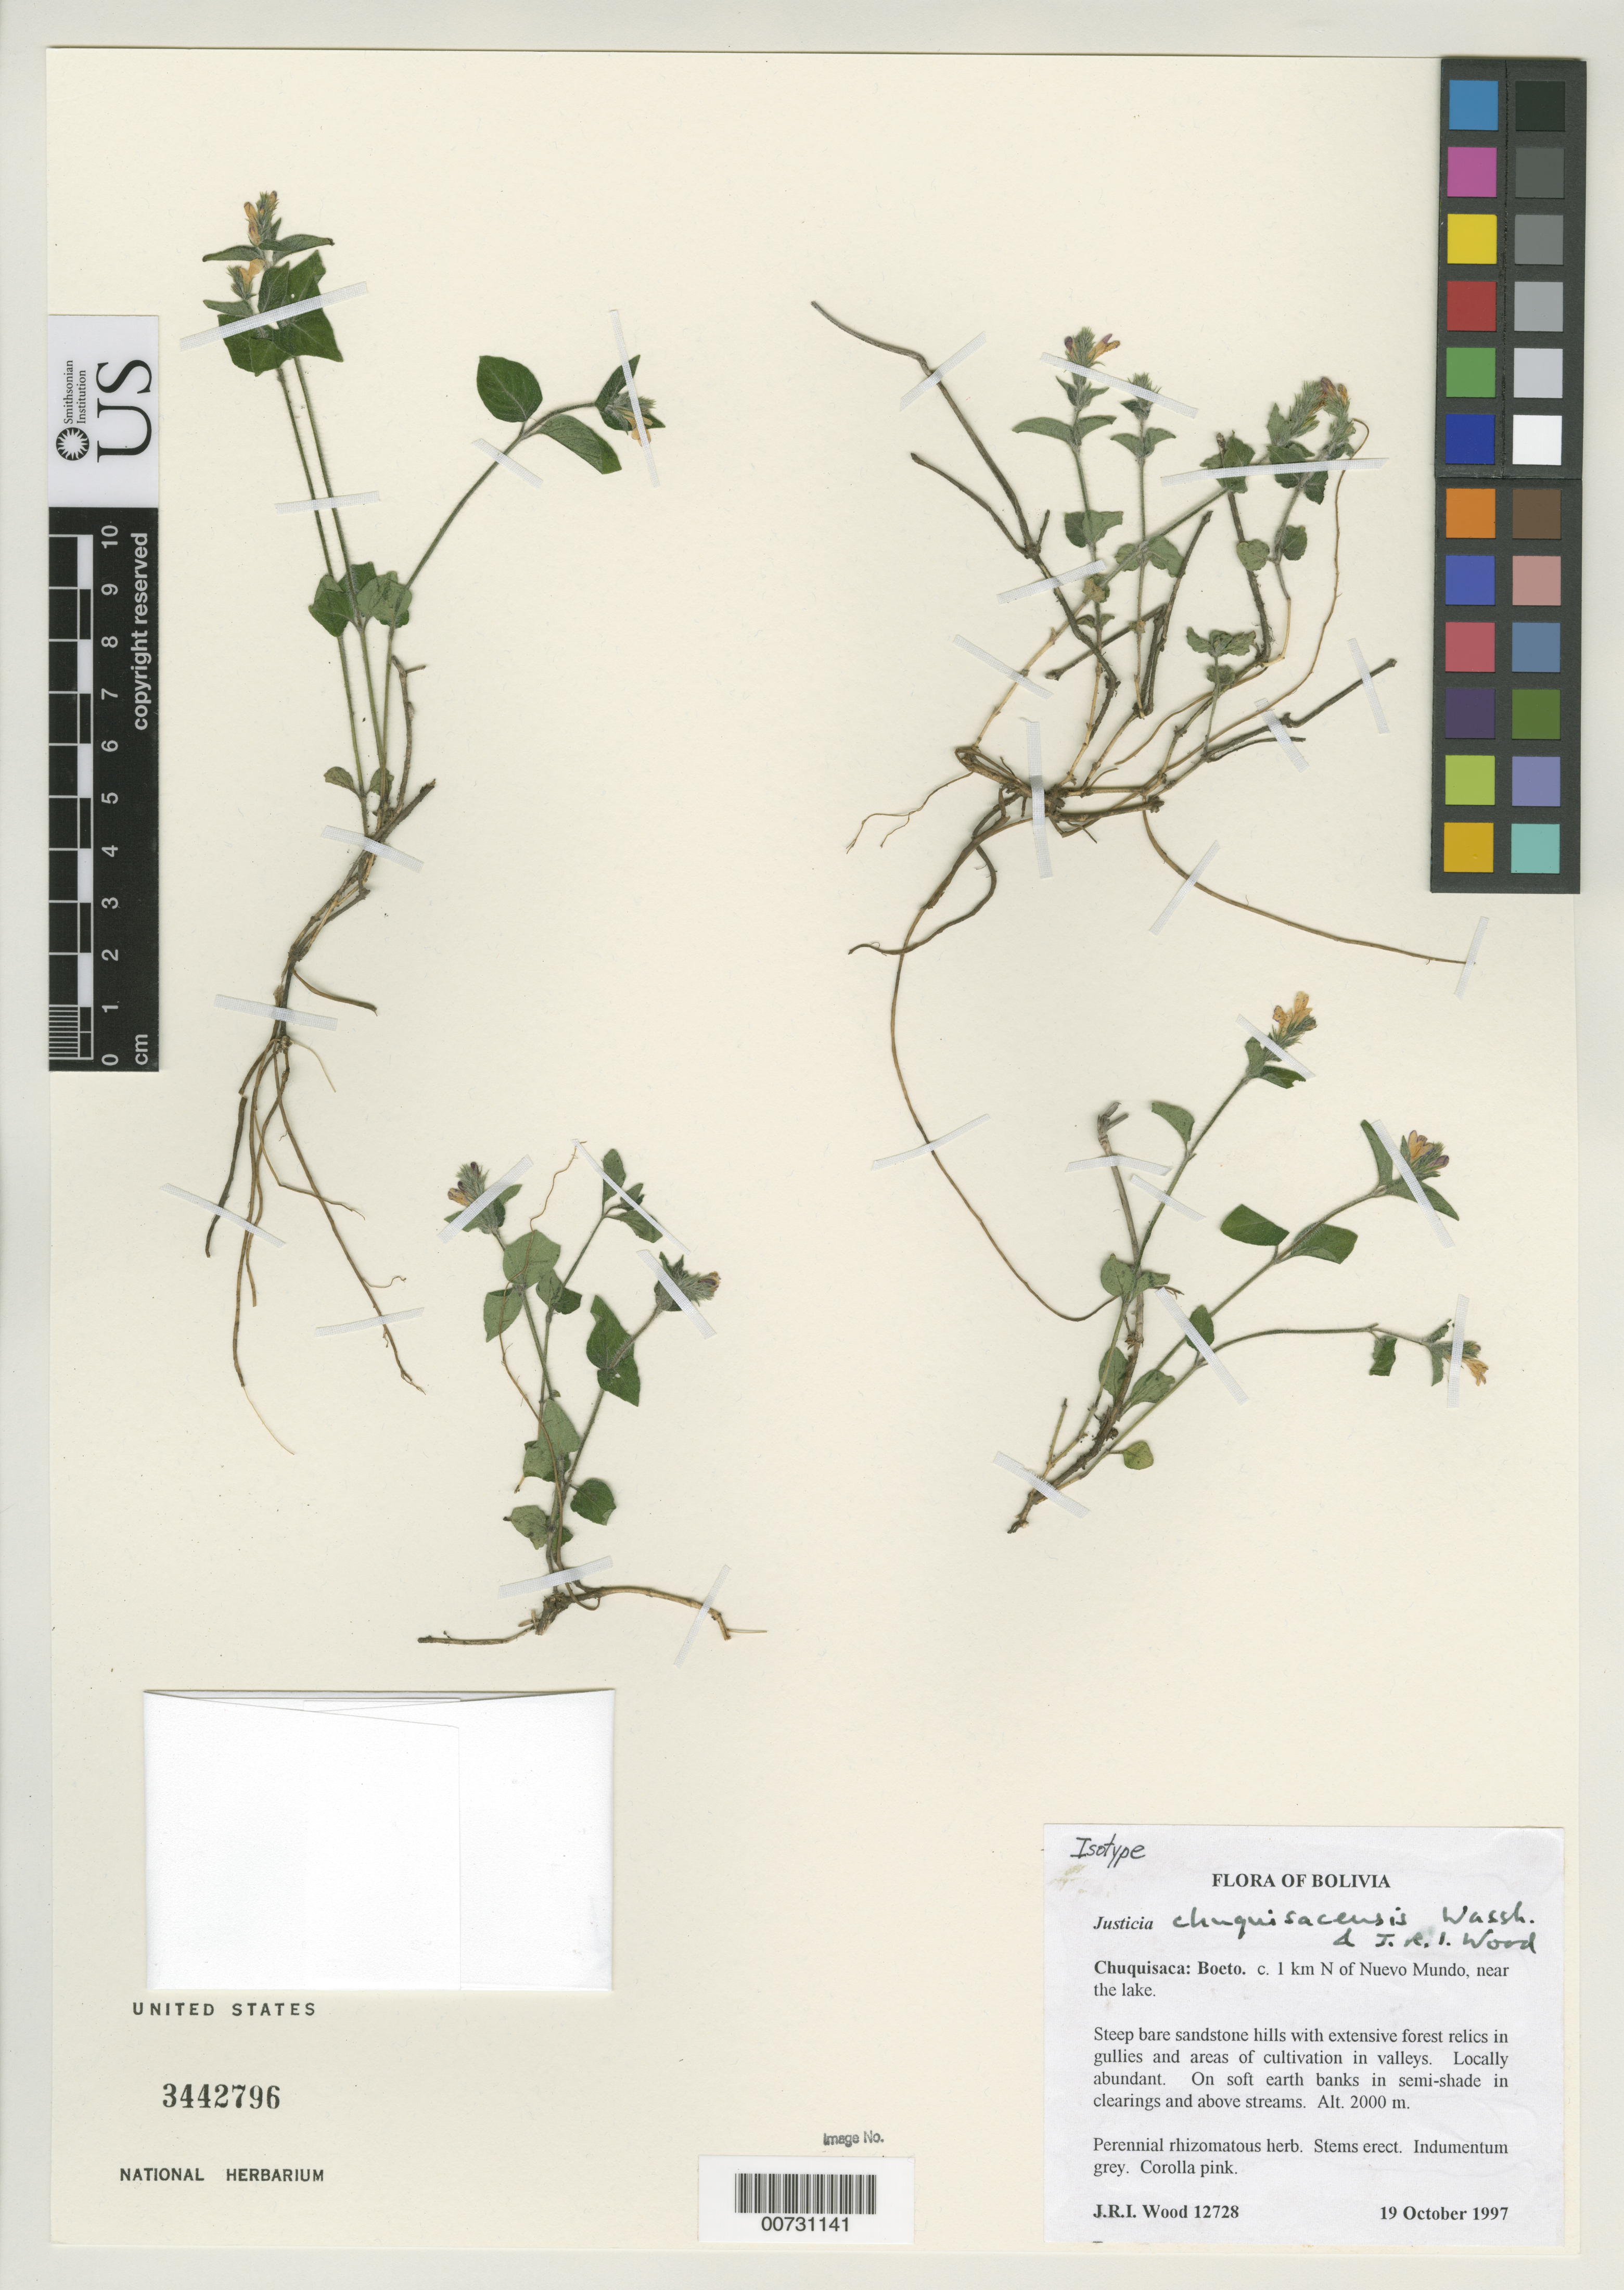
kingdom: Plantae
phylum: Tracheophyta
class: Magnoliopsida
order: Lamiales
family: Acanthaceae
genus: Justicia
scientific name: Justicia chuquisacensis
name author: Wassh. & J.R.I. Wood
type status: Isotype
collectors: J. R. I. Wood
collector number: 12728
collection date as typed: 29 Oct 1997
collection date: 1997-10-29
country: Bolivia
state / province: Chuquisaca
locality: Chuquisaca: Boeto. C. 1 km N of Nuevo Mundo, near the lake.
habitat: Steep bare sandstone hills withi extensive forest relics in gullies and areas of cultivation in valleys.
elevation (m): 2000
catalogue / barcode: US 3442796